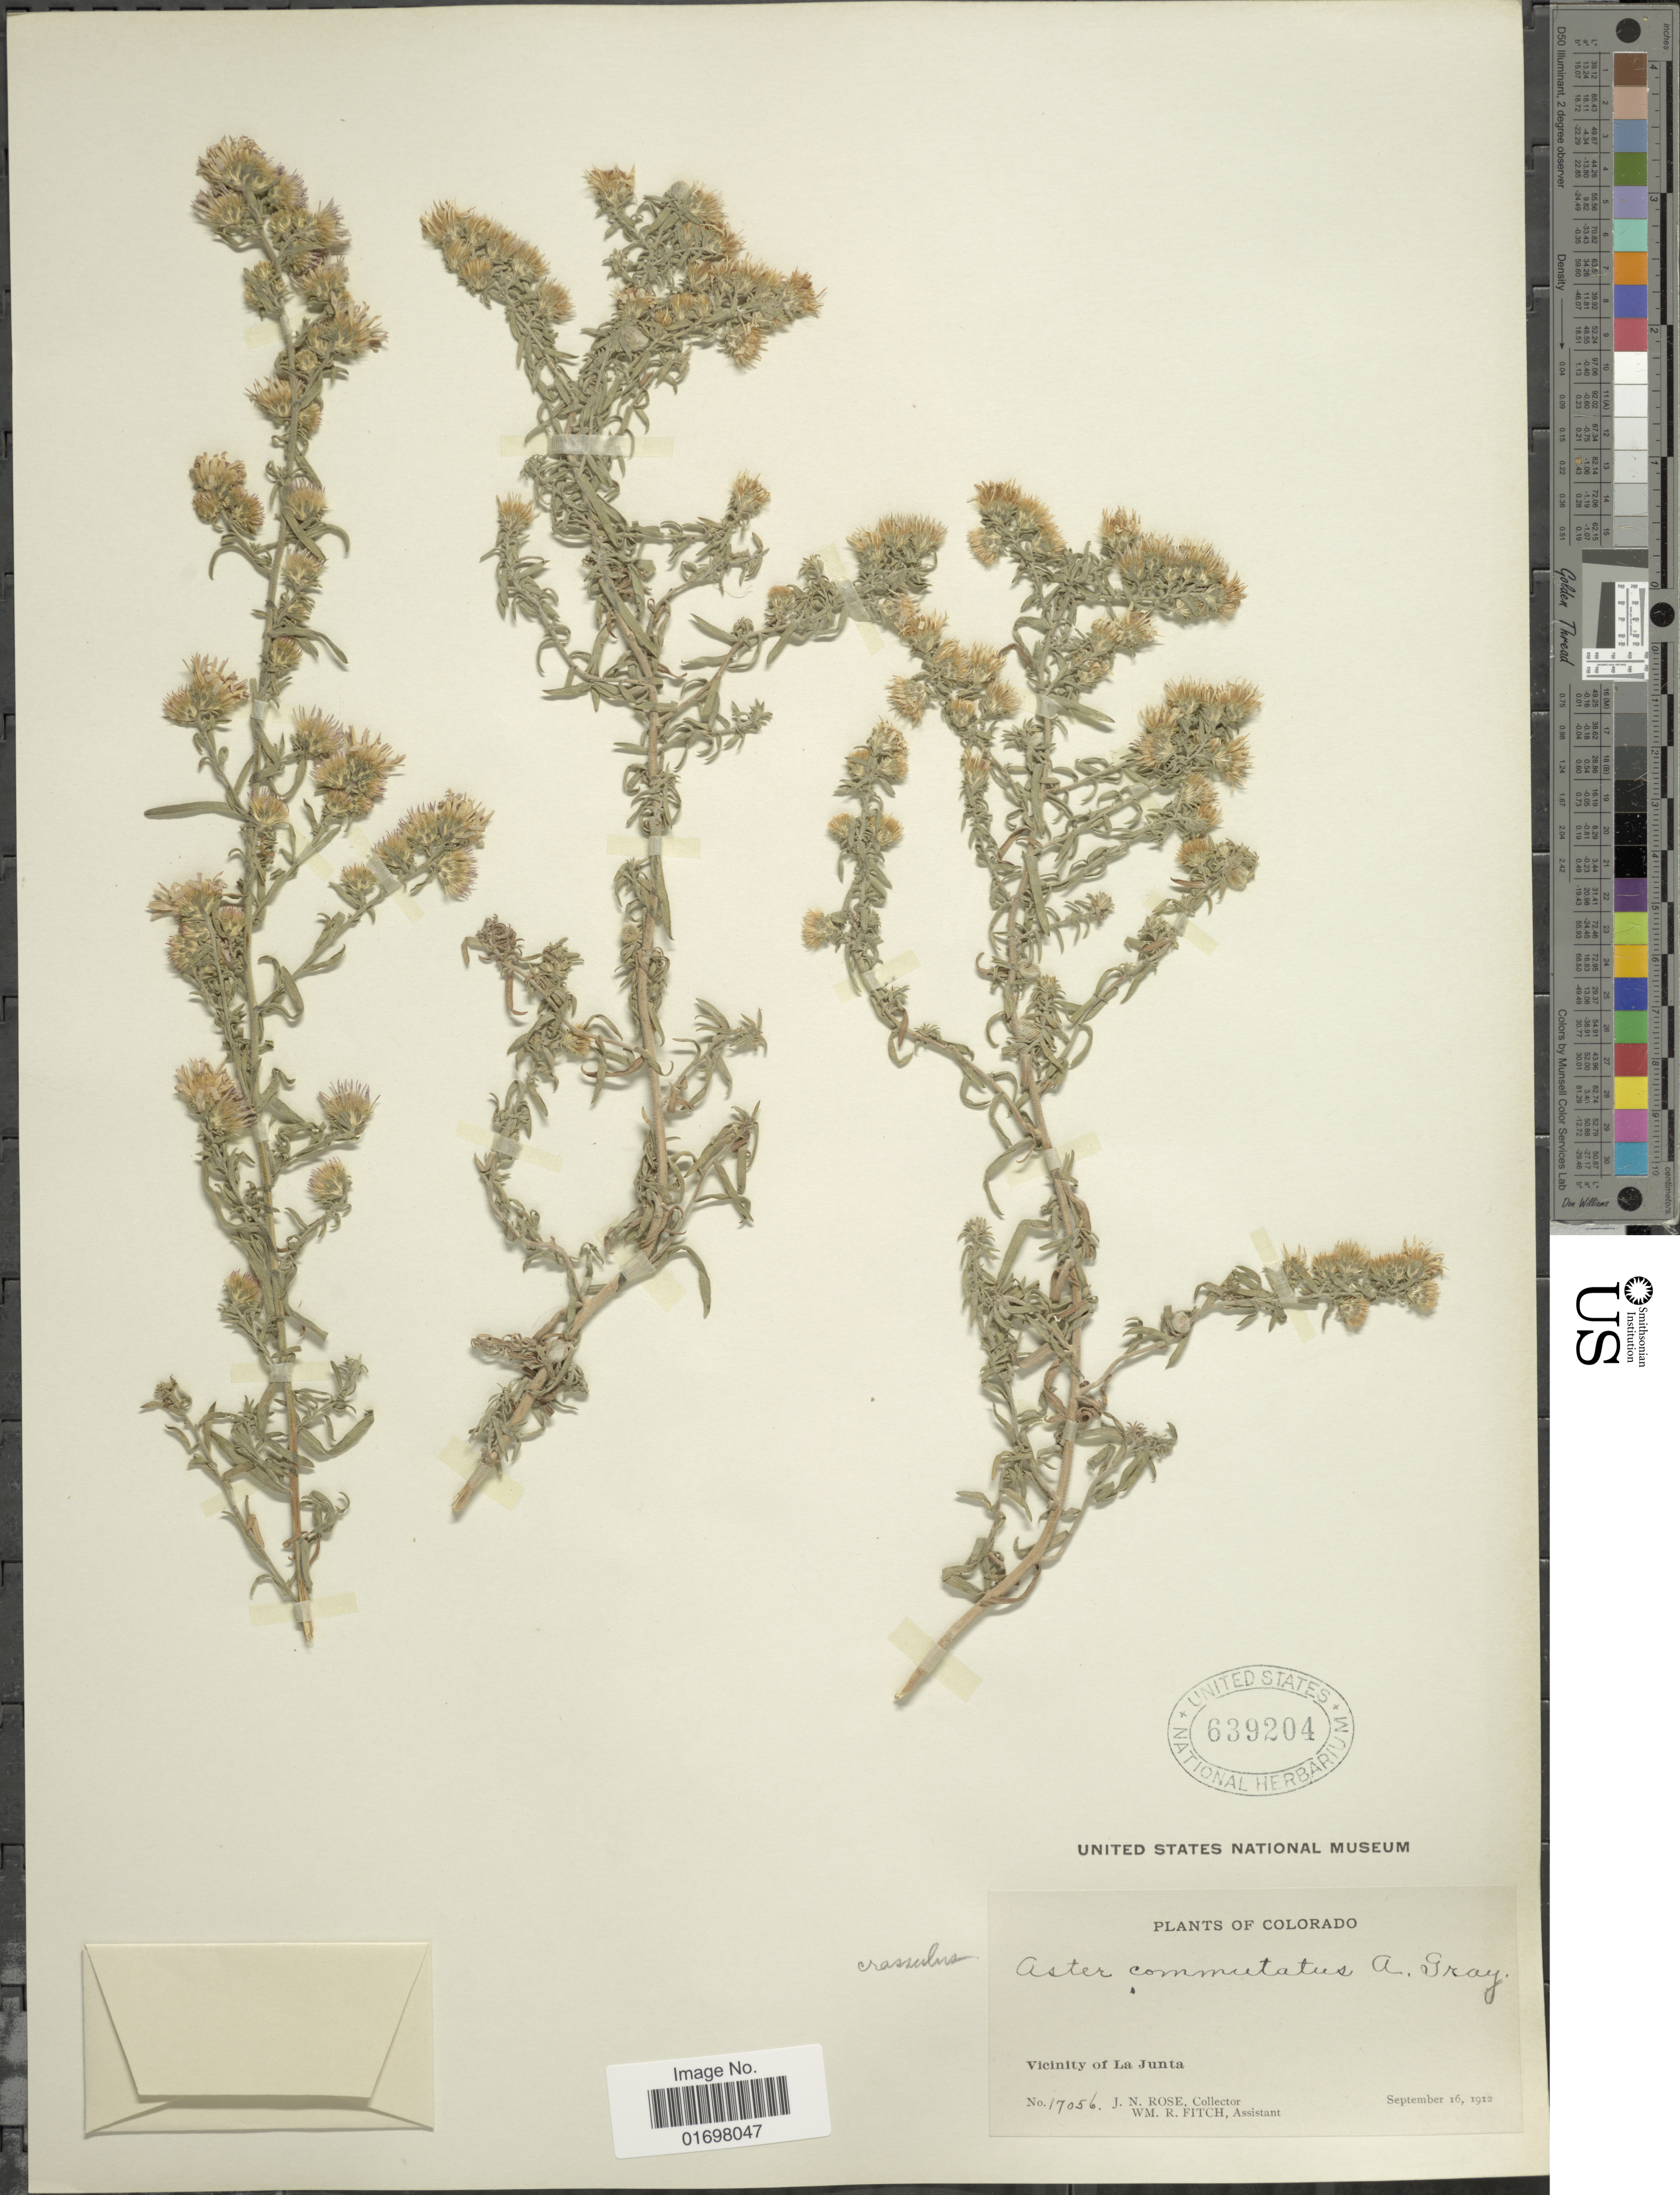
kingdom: Plantae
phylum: Tracheophyta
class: Magnoliopsida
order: Asterales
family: Asteraceae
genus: Symphyotrichum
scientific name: Symphyotrichum falcatum var. commutatum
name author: (Torr. & A. Gray) G.L. Nesom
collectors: J. N. Rose & W. R. Fitch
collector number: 17056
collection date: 1912-09-16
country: United States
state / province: Colorado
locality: Vicinity of La Junta.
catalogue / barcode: US 639204